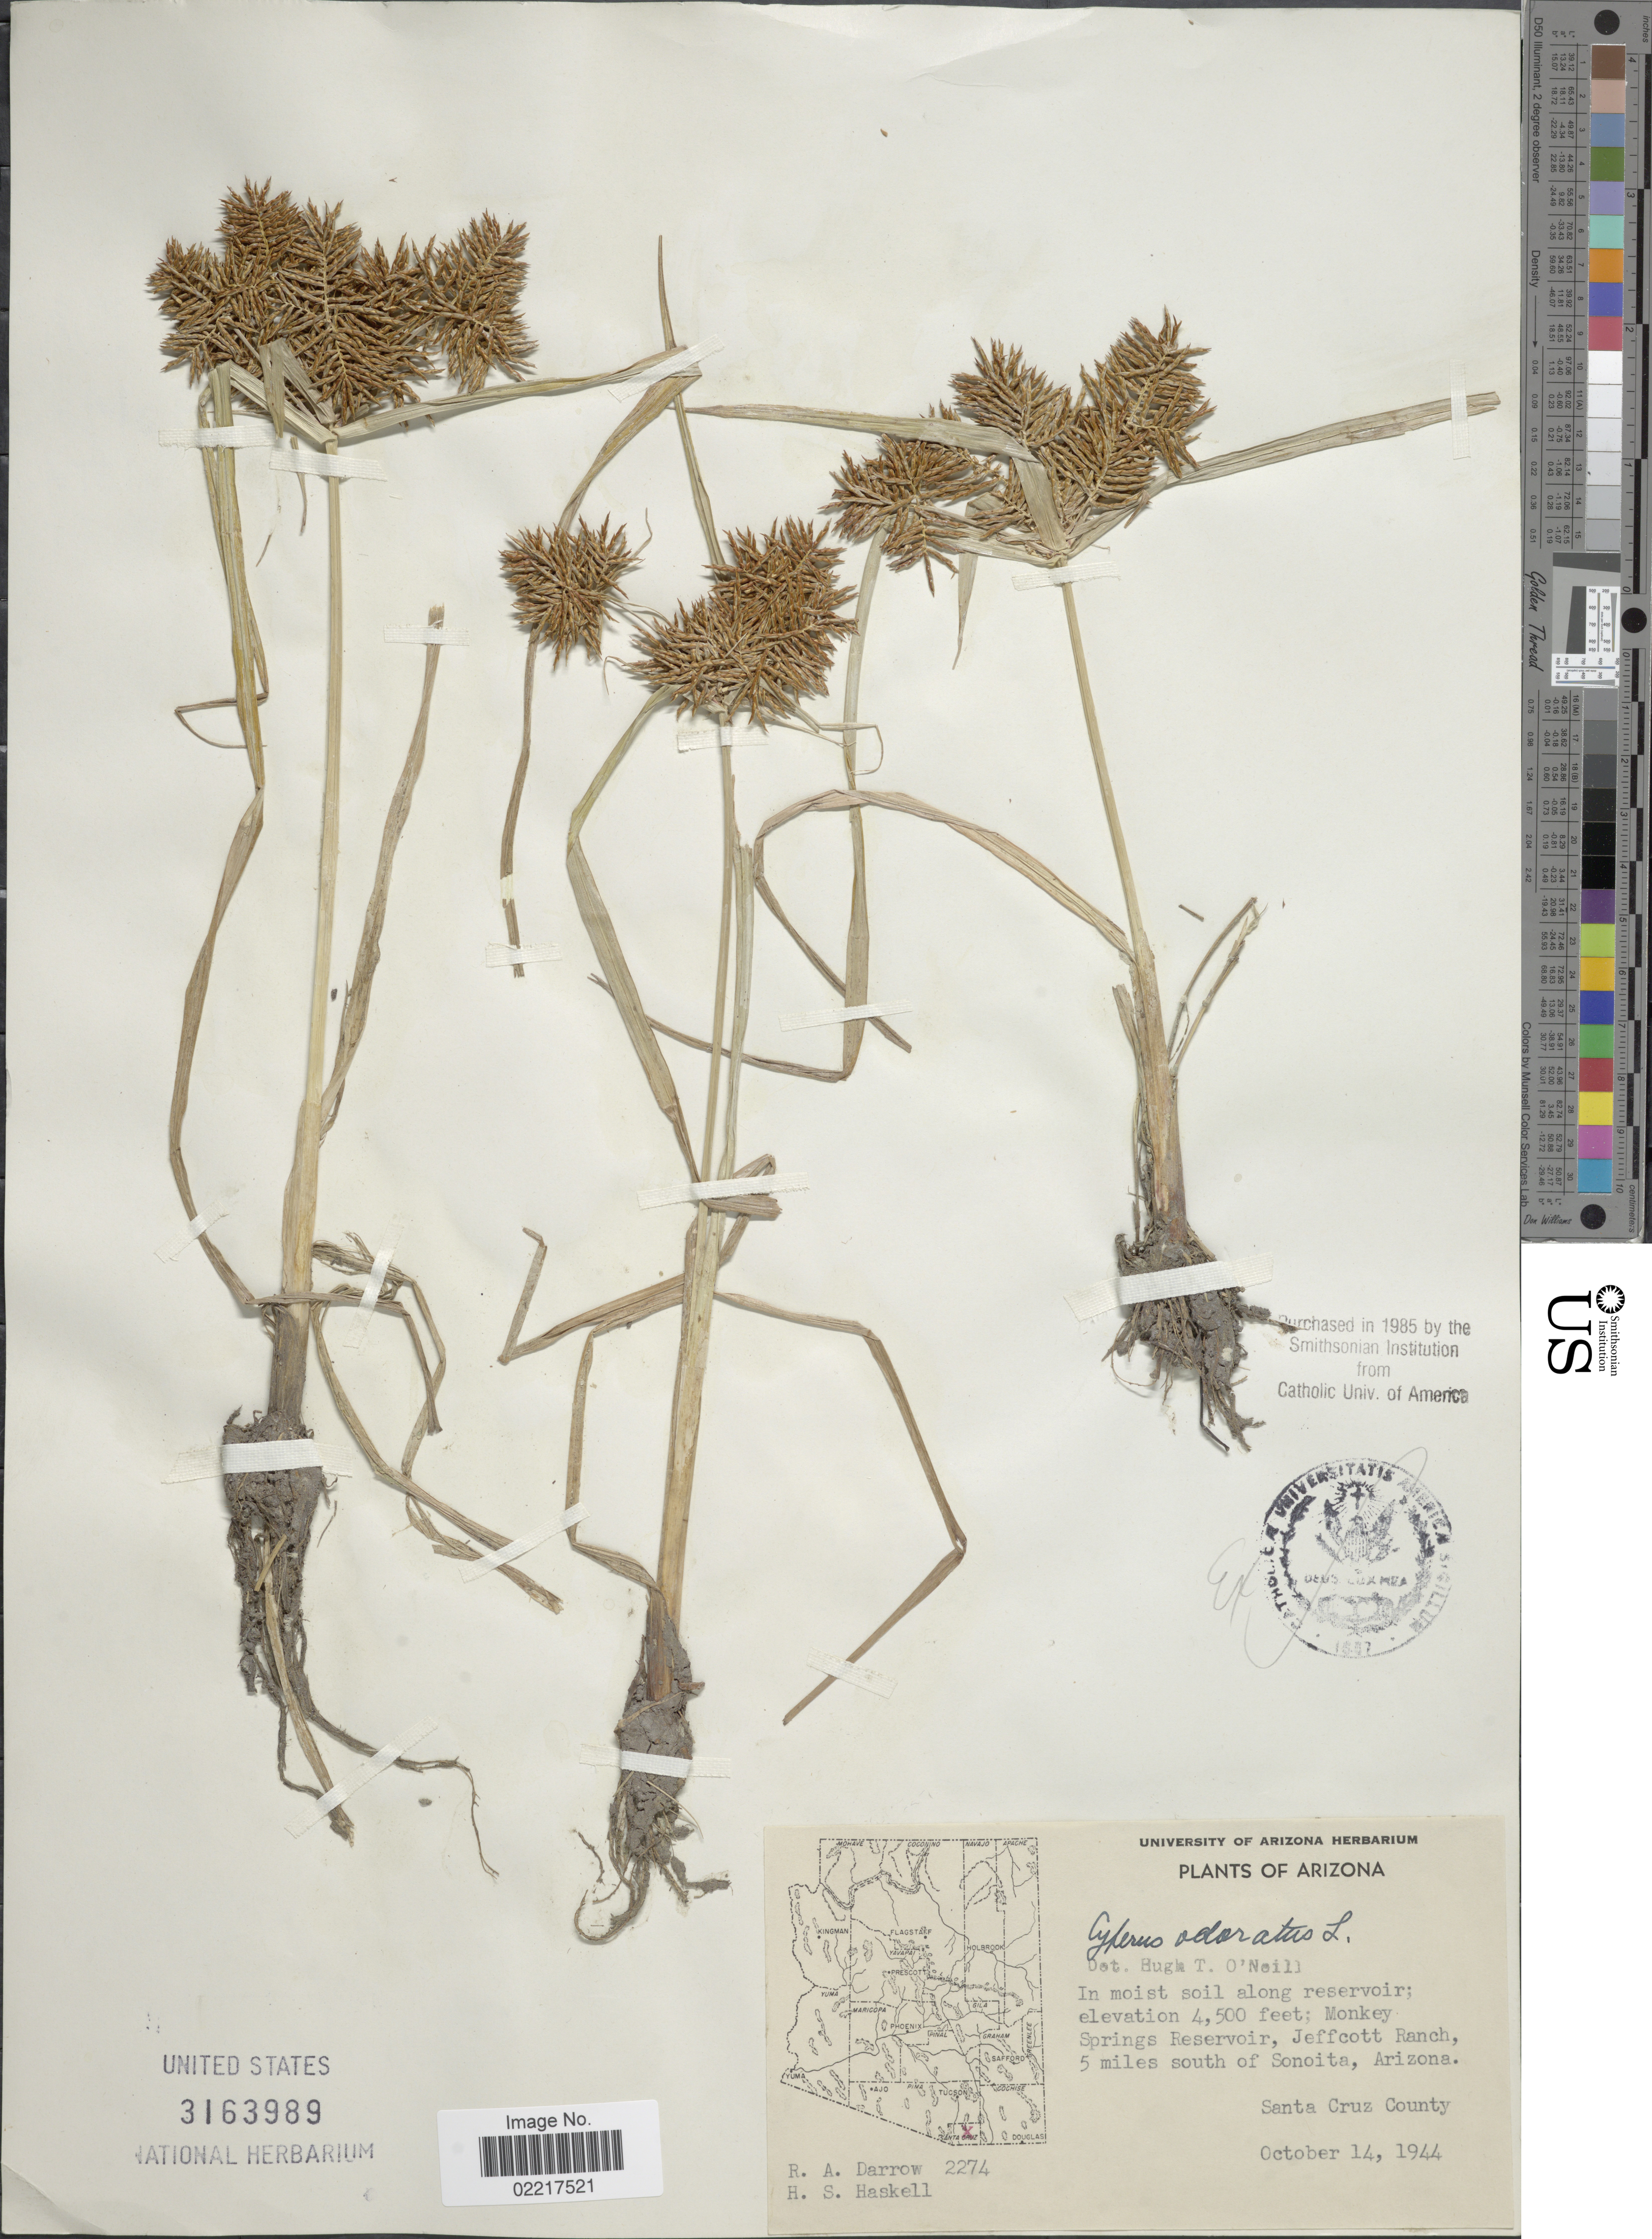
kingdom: Plantae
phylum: Tracheophyta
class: Liliopsida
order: Poales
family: Cyperaceae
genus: Cyperus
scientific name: Cyperus odoratus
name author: L.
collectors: R. A. Darrow & H. Haskell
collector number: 2274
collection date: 1944-10-14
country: United States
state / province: Arizona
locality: In moist soil along reservoir; Monkey Springs Reservoir, Jeffcott Ranch, 5 miles south of Sonita Arizona. Santa Cruz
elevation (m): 1372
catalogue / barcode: US 3163989